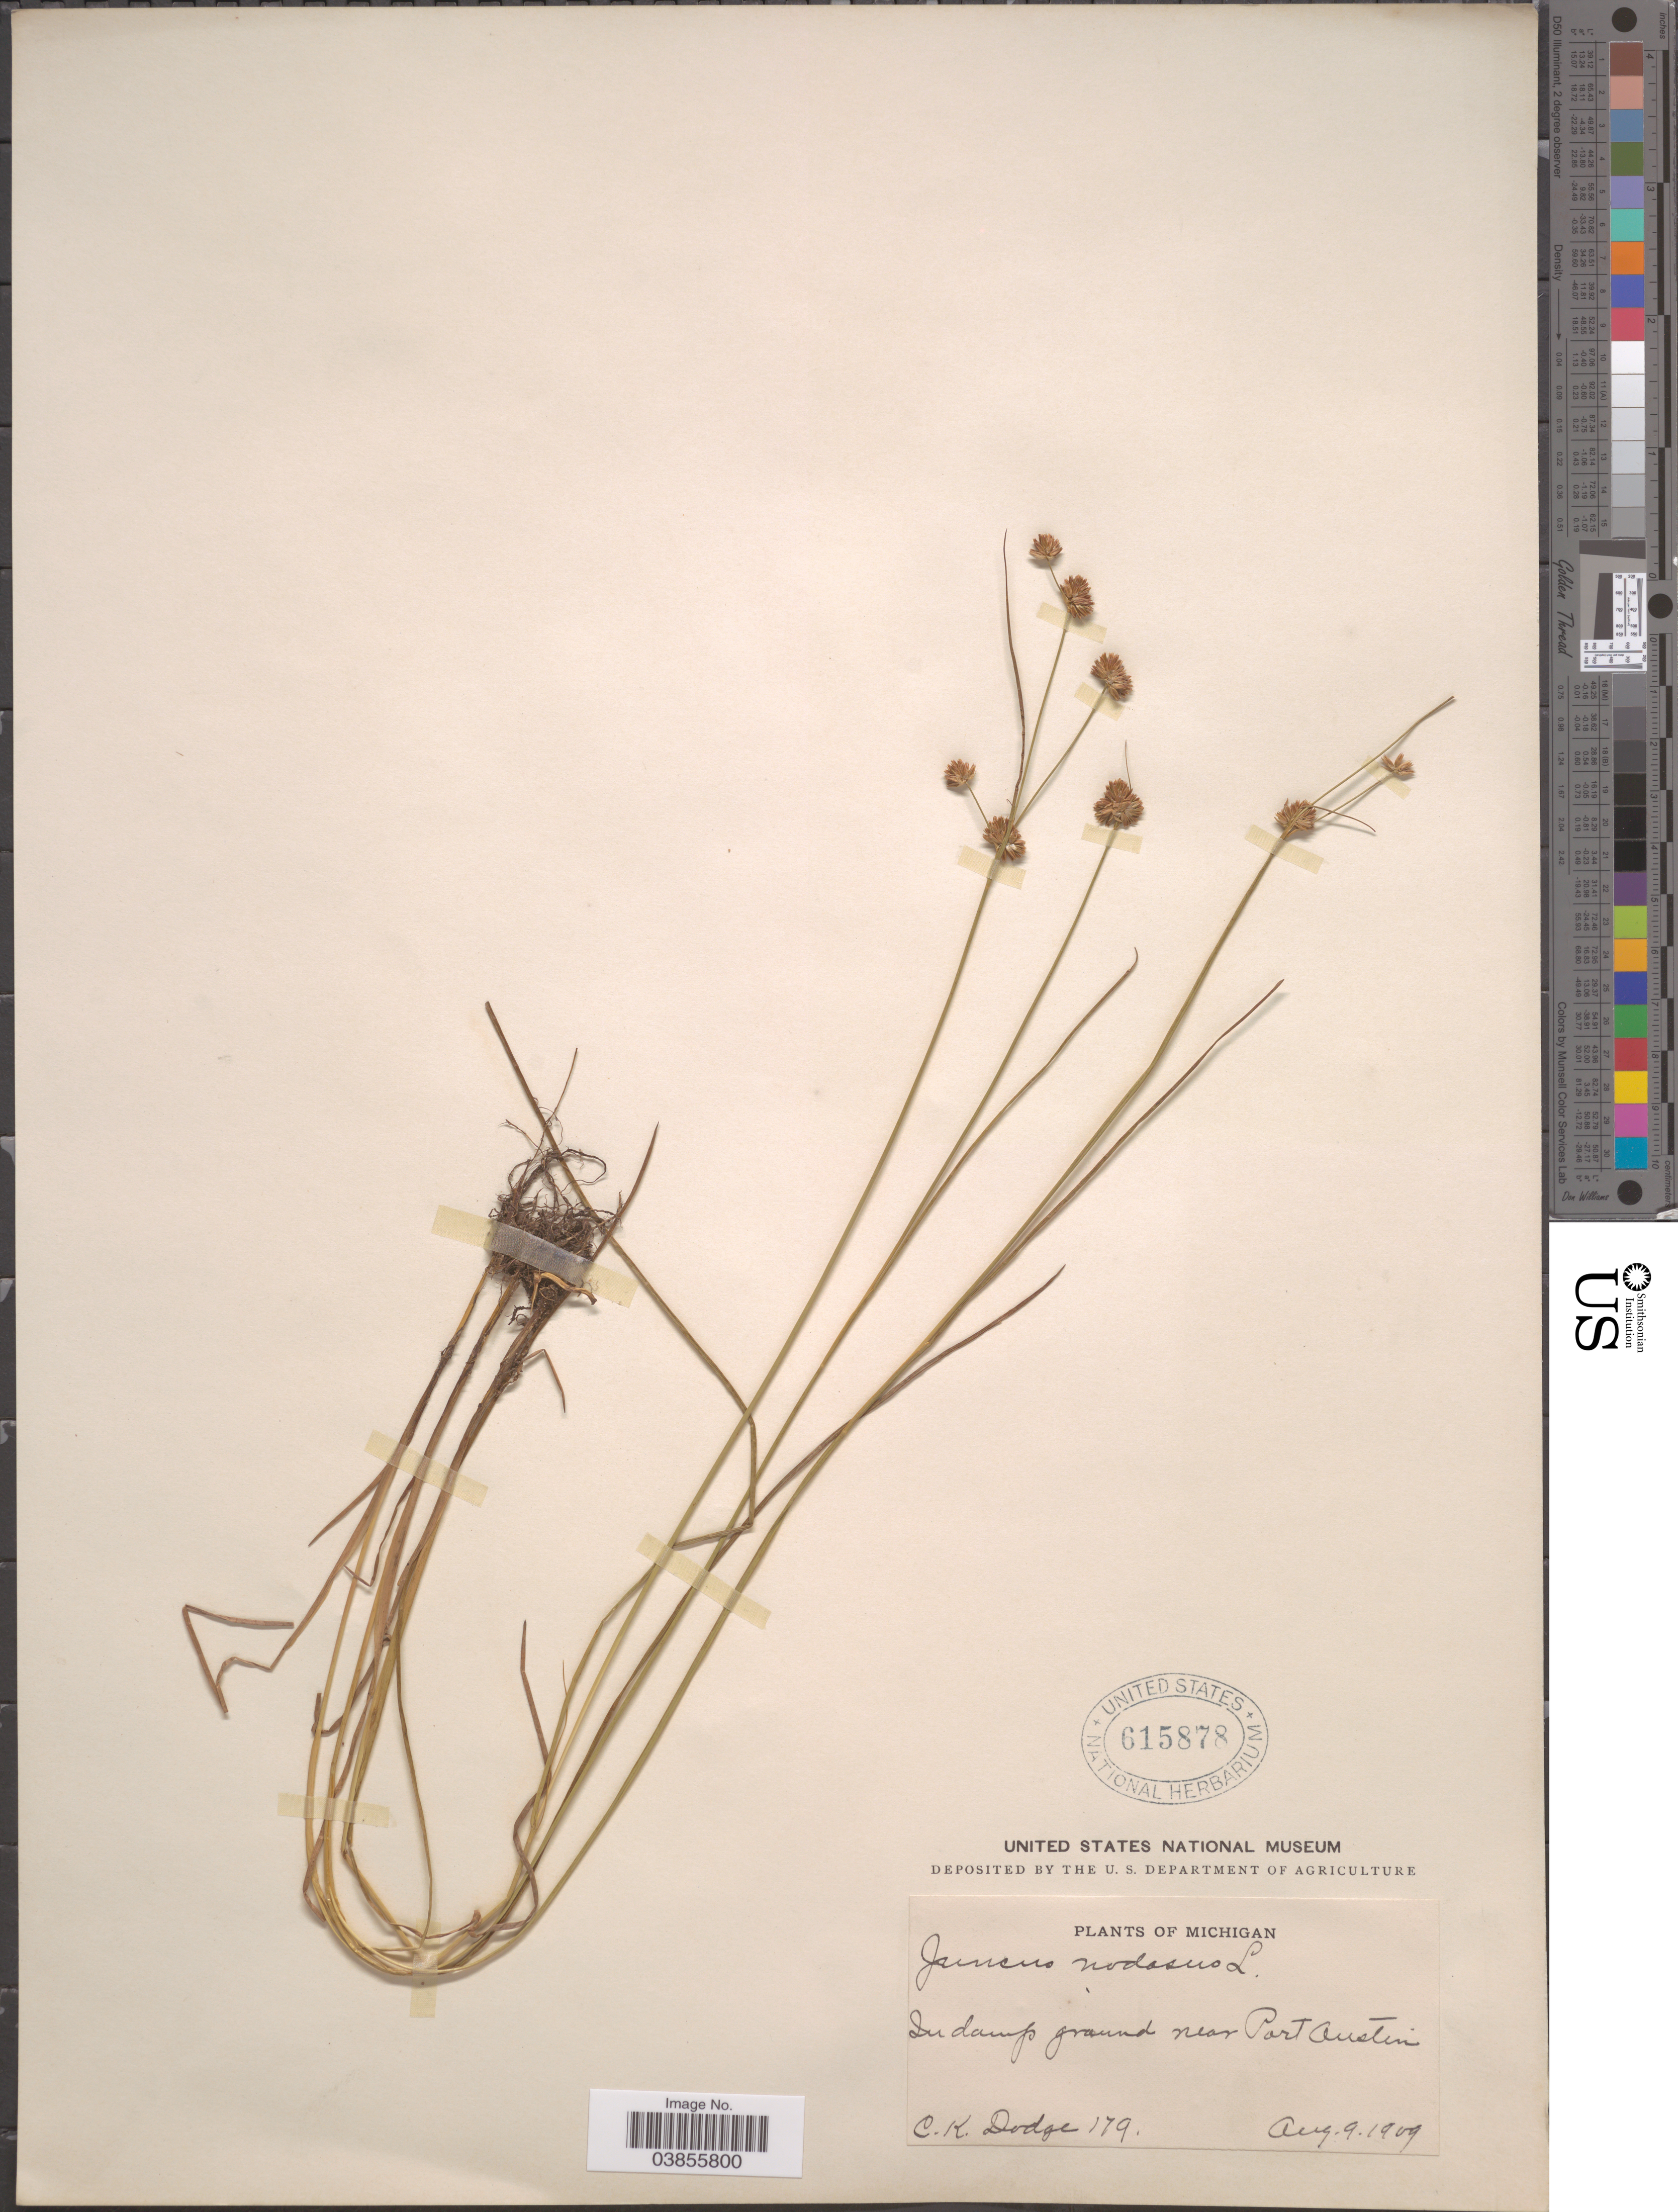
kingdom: Plantae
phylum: Tracheophyta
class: Liliopsida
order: Poales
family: Juncaceae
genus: Juncus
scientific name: Juncus nodosus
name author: L.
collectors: C. Dodge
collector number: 179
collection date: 1909-08-09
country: United States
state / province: Michigan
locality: In damp ground near Port Austin.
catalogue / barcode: US 615878